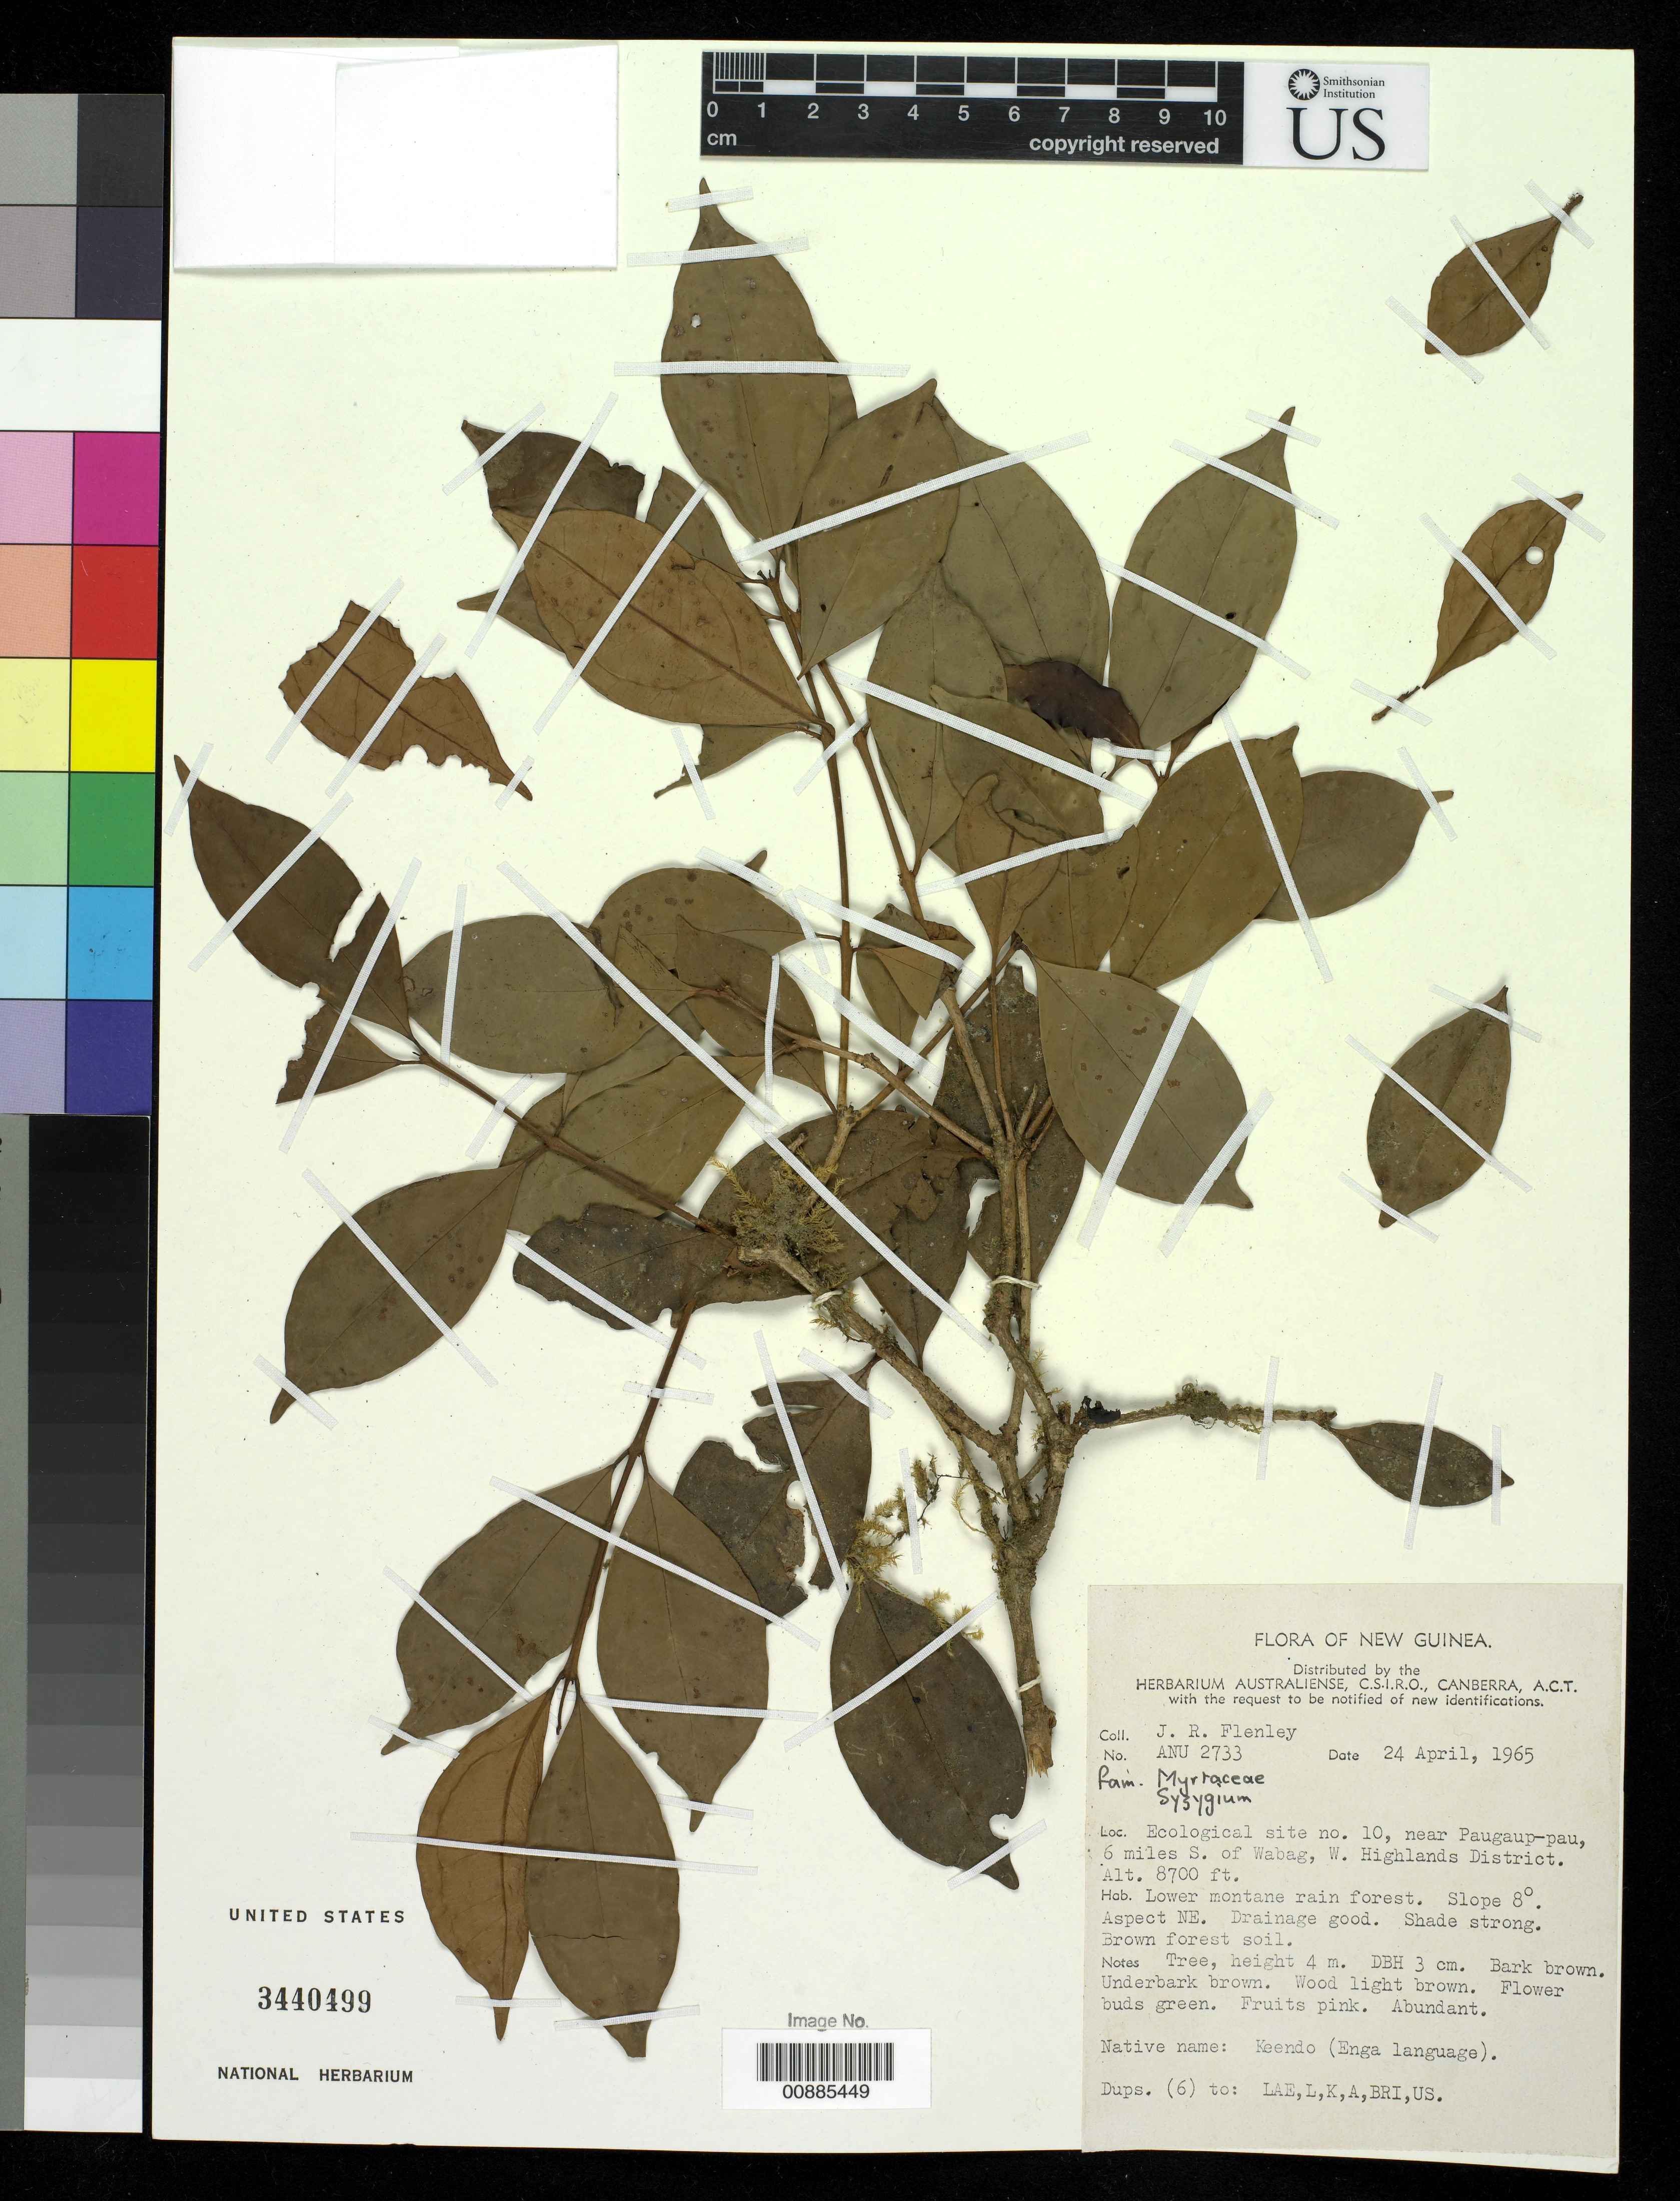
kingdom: Plantae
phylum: Tracheophyta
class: Magnoliopsida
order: Myrtales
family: Myrtaceae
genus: Syzygium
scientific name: Syzygium sp.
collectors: J. Flenley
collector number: ANU 2733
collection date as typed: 24 Apr 1965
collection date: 1965-04-24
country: Papua New Guinea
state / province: Enga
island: New Guinea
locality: Ecological site #10, nr. Paugaup-pau, 6 mi. s. of Wabag.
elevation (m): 2652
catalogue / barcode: US 3440499